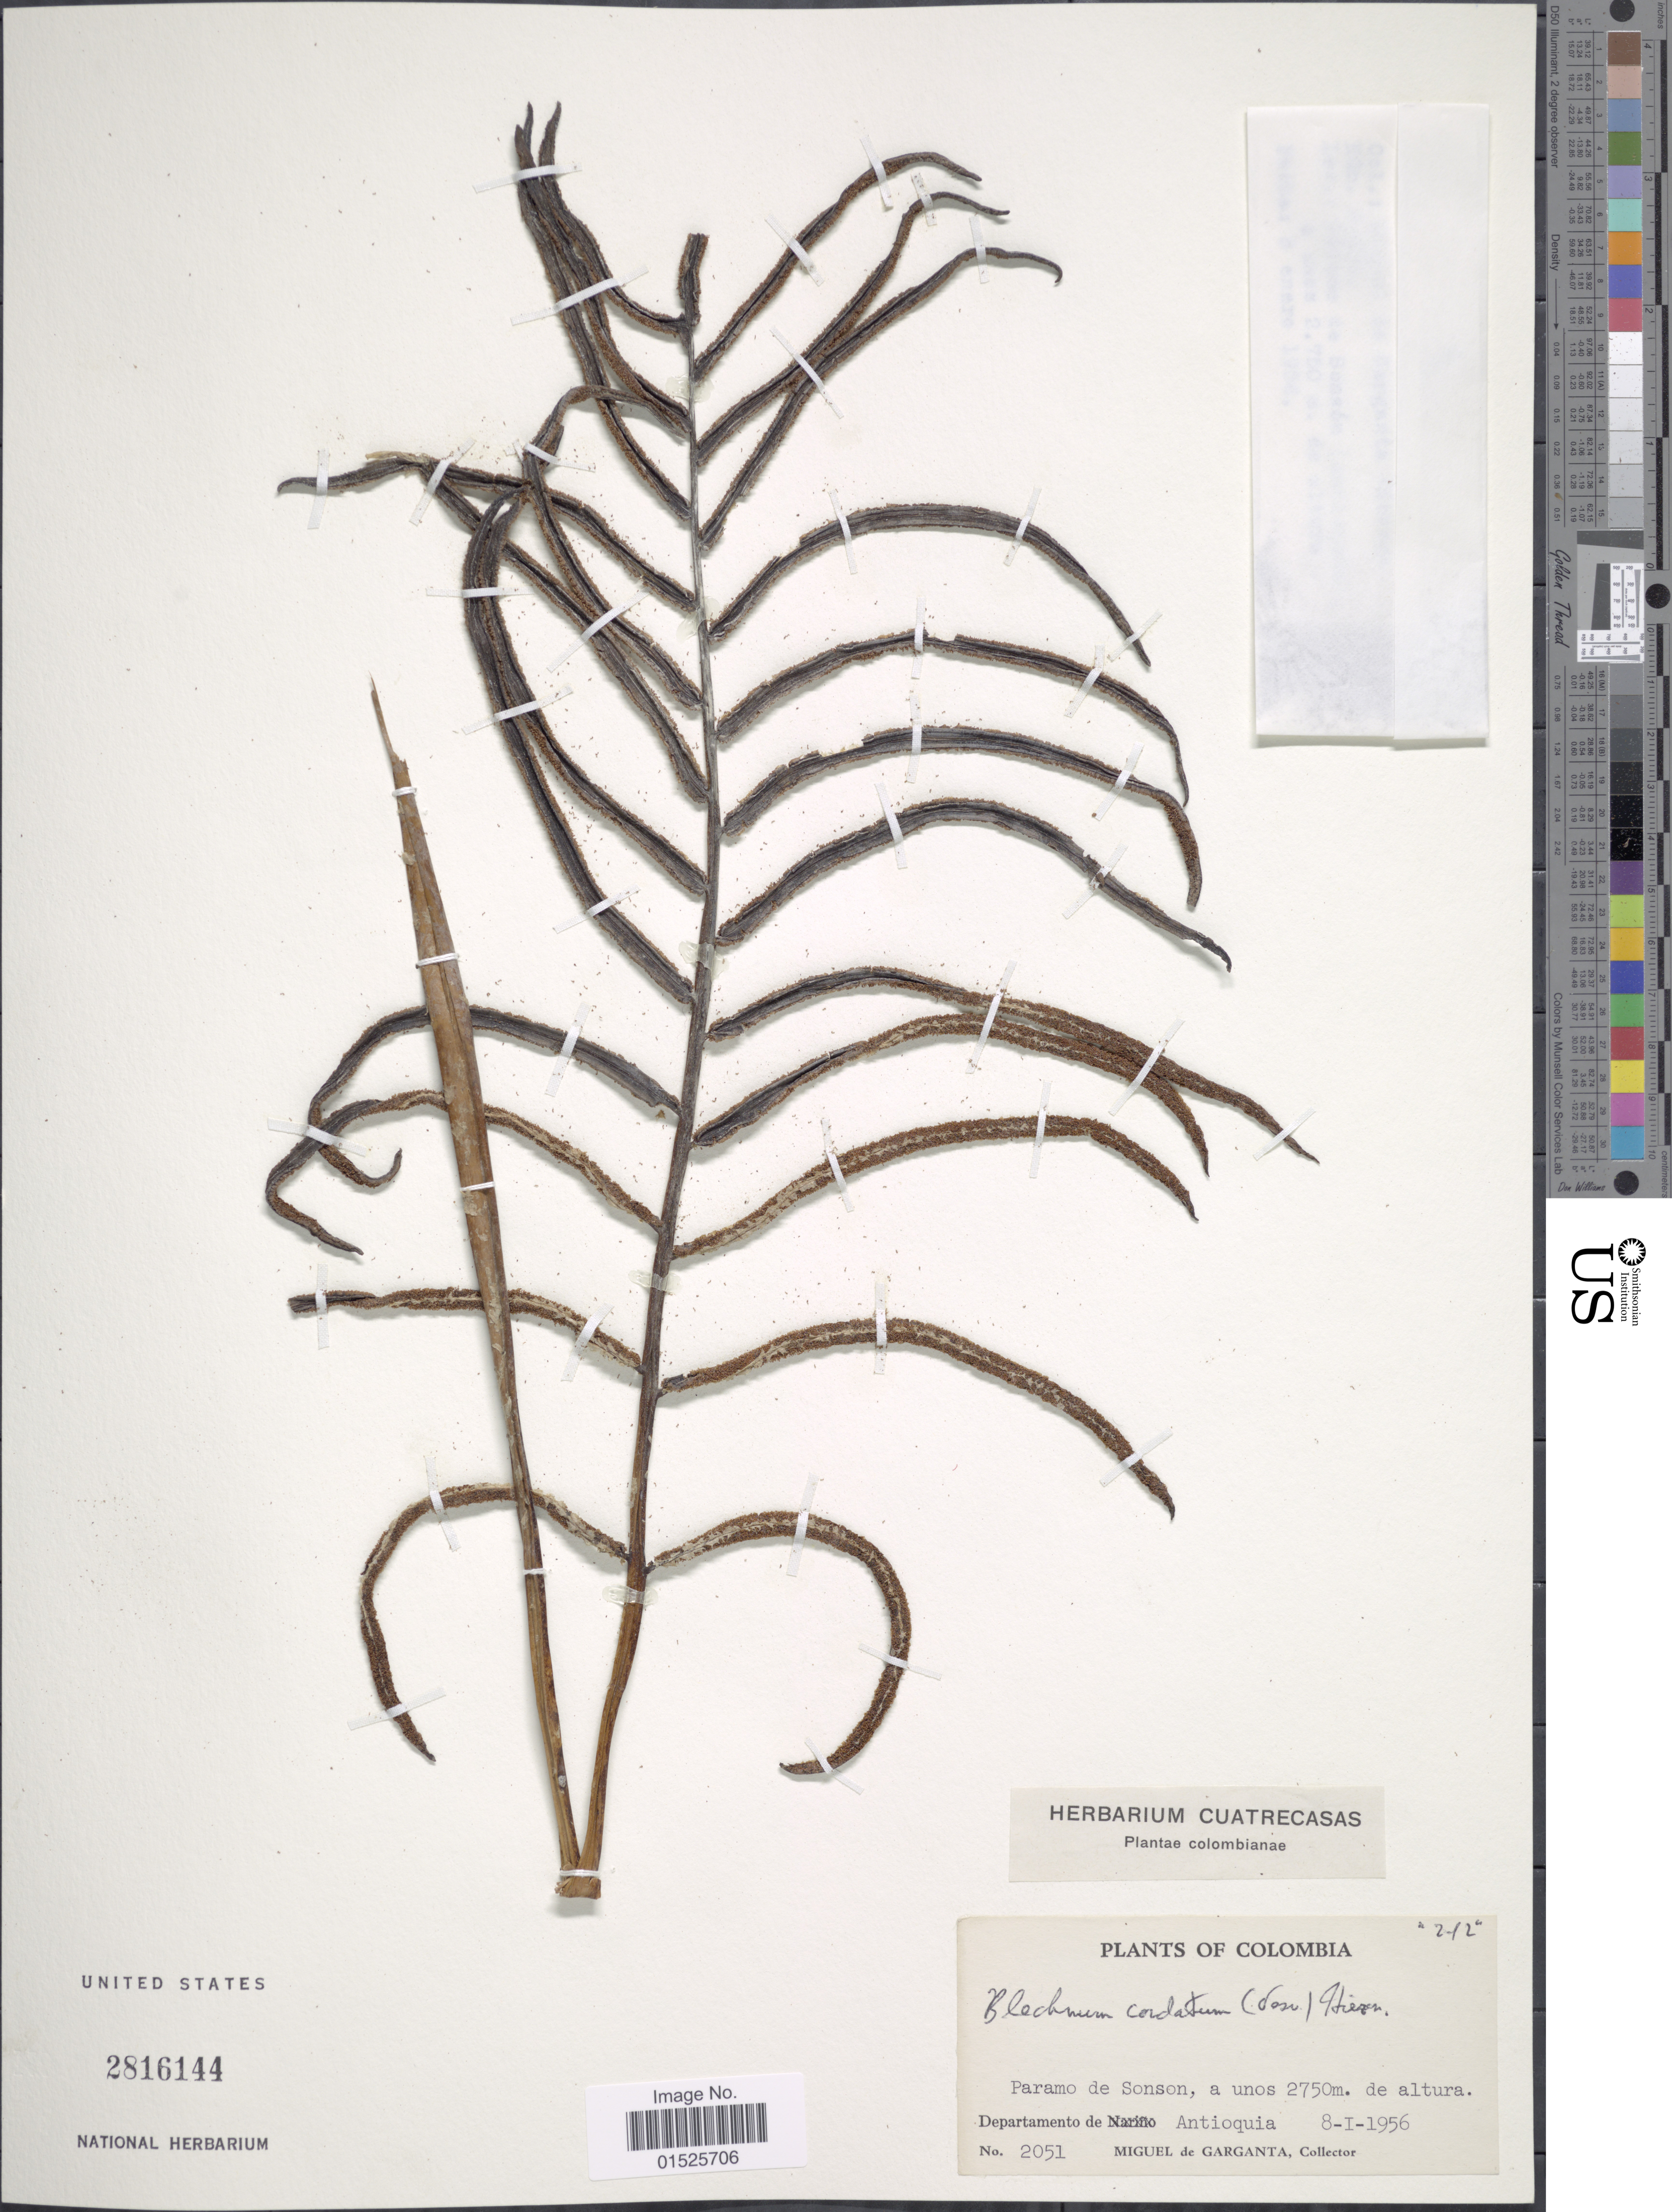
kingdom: Plantae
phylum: Tracheophyta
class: Polypodiopsida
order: Polypodiales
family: Blechnaceae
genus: Blechnum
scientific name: Blechnum cordatum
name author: (Desv.) Hieron.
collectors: M. Garganta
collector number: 2051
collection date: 1956-01-08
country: Colombia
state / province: Antioquia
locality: Paramo de Sonson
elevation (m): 2750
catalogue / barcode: US 2816144